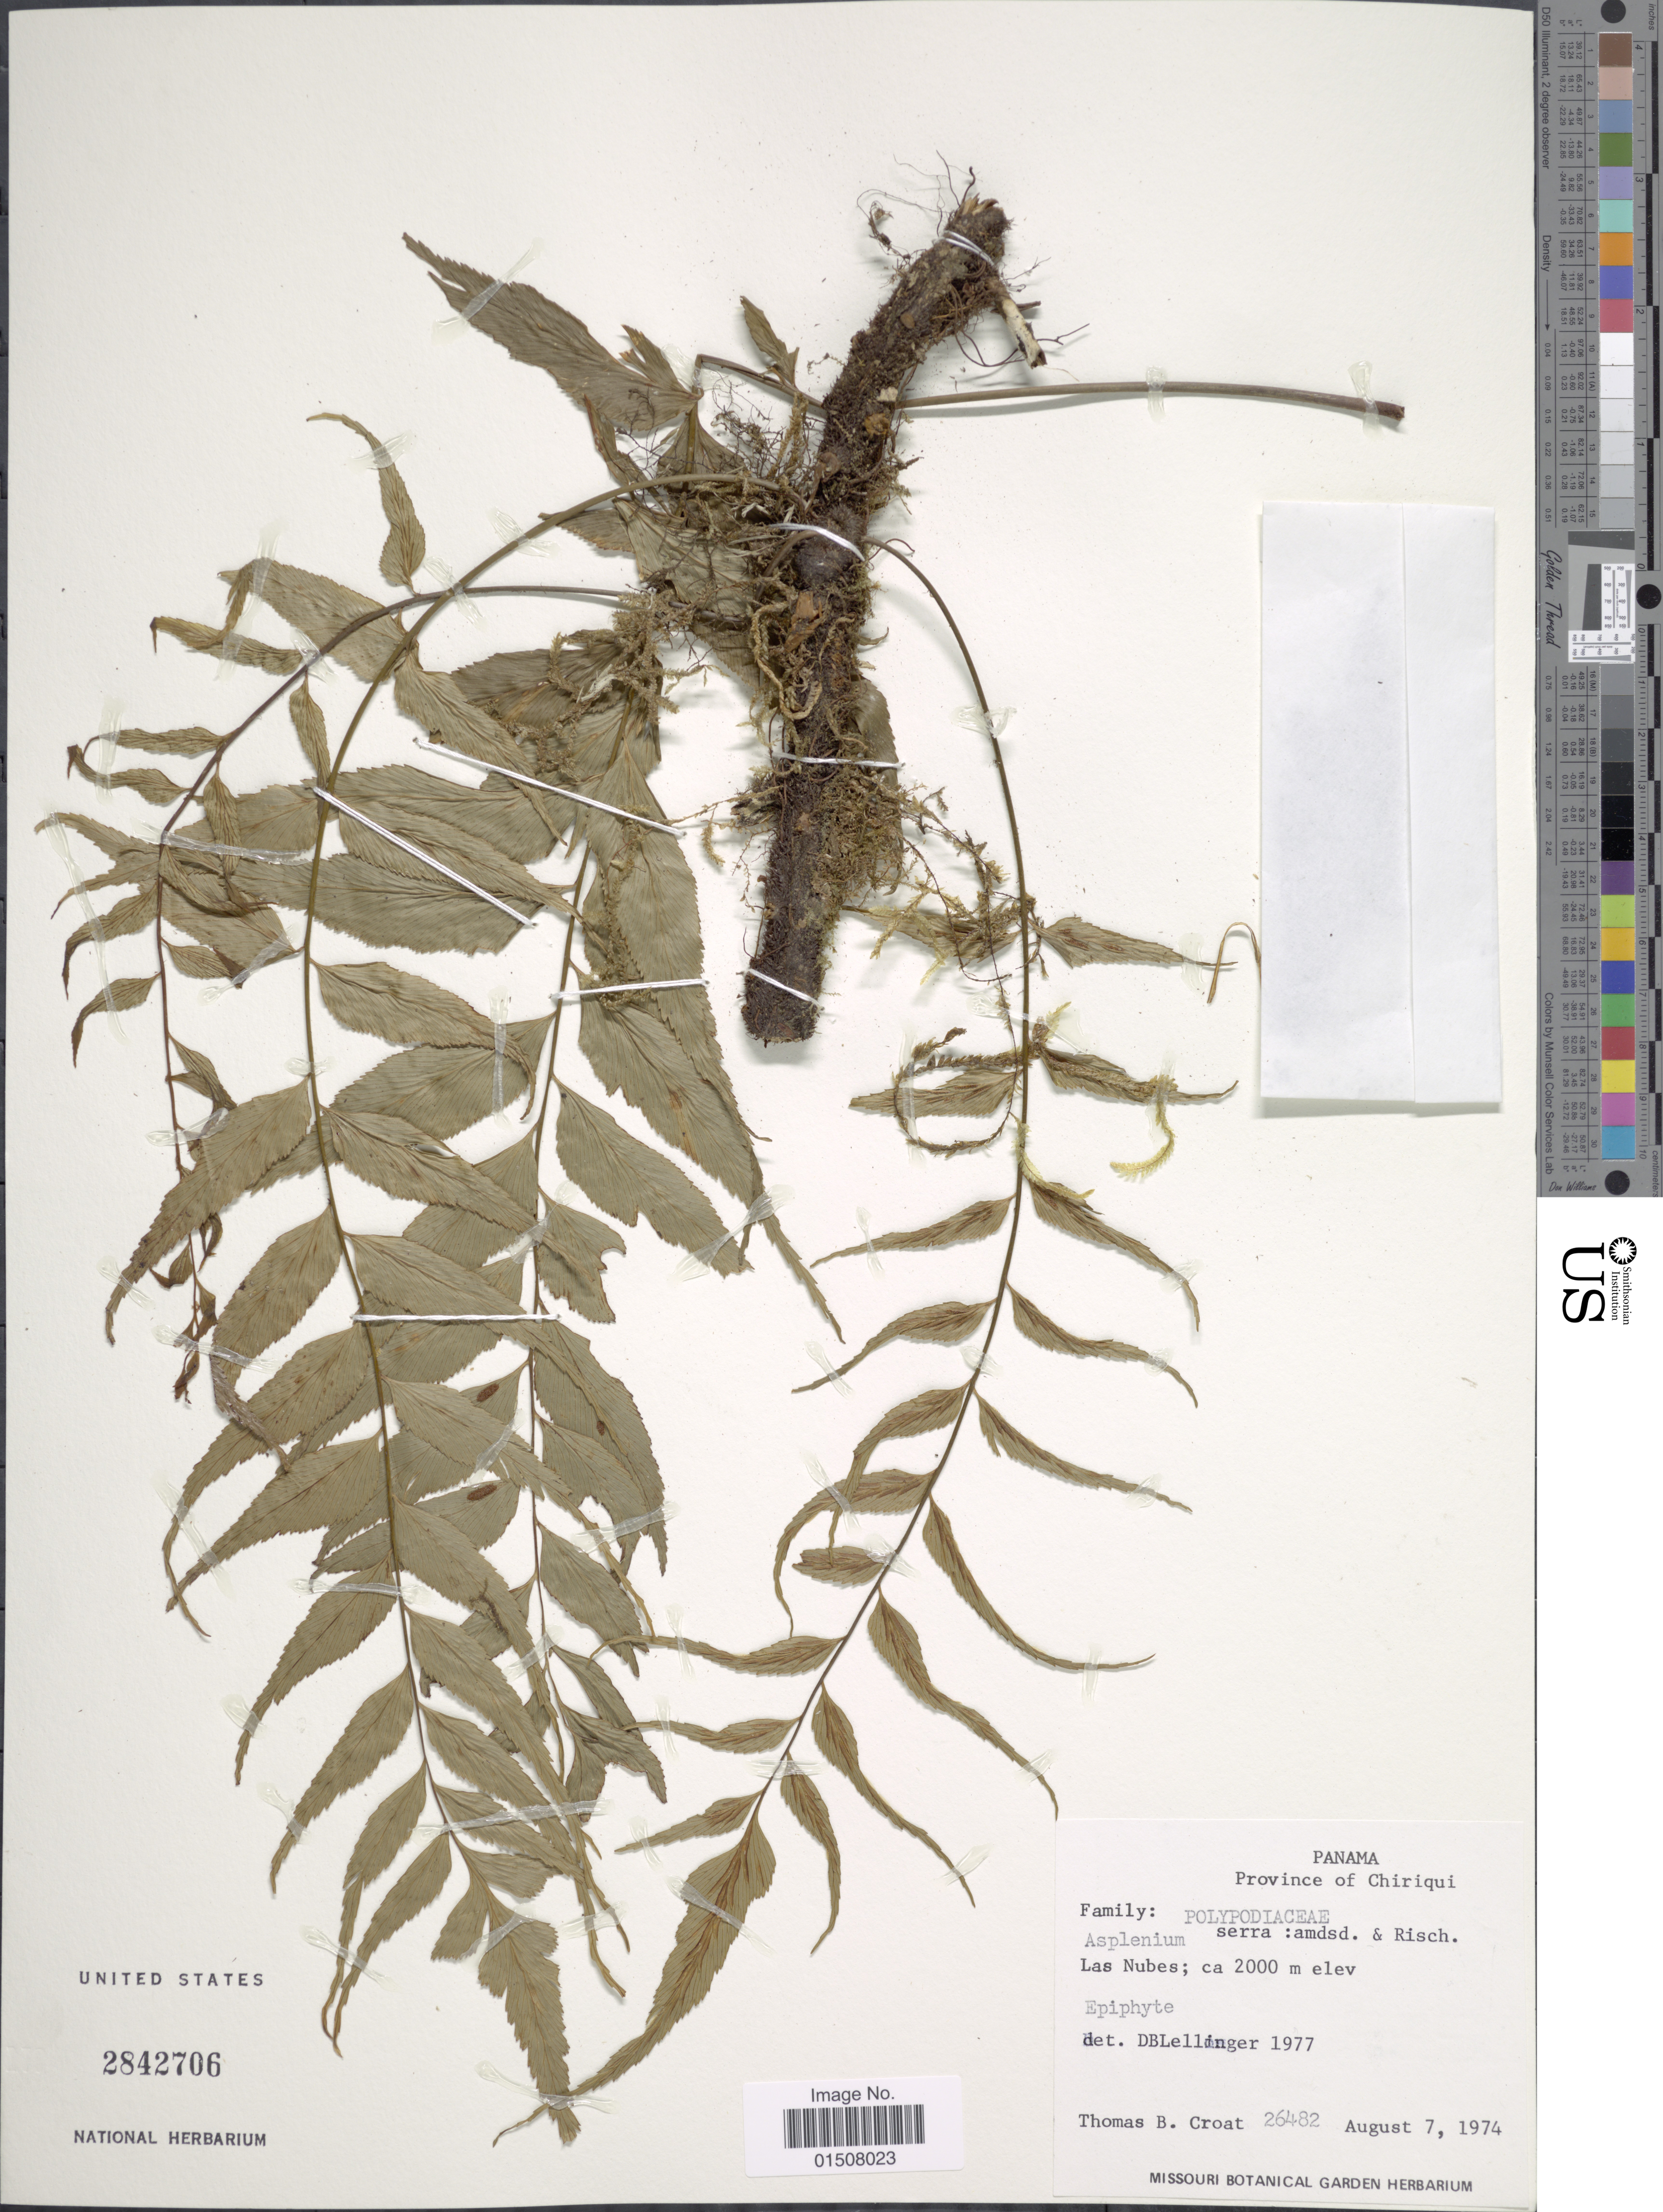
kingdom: Plantae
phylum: Tracheophyta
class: Polypodiopsida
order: Polypodiales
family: Aspleniaceae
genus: Asplenium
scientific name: Asplenium serra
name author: Langsd. & Fisch.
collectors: T. B. Croat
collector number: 26482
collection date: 1974-08-07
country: Panama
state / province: Chiriqui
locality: Las Nubes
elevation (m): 2000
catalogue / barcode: US 2842706